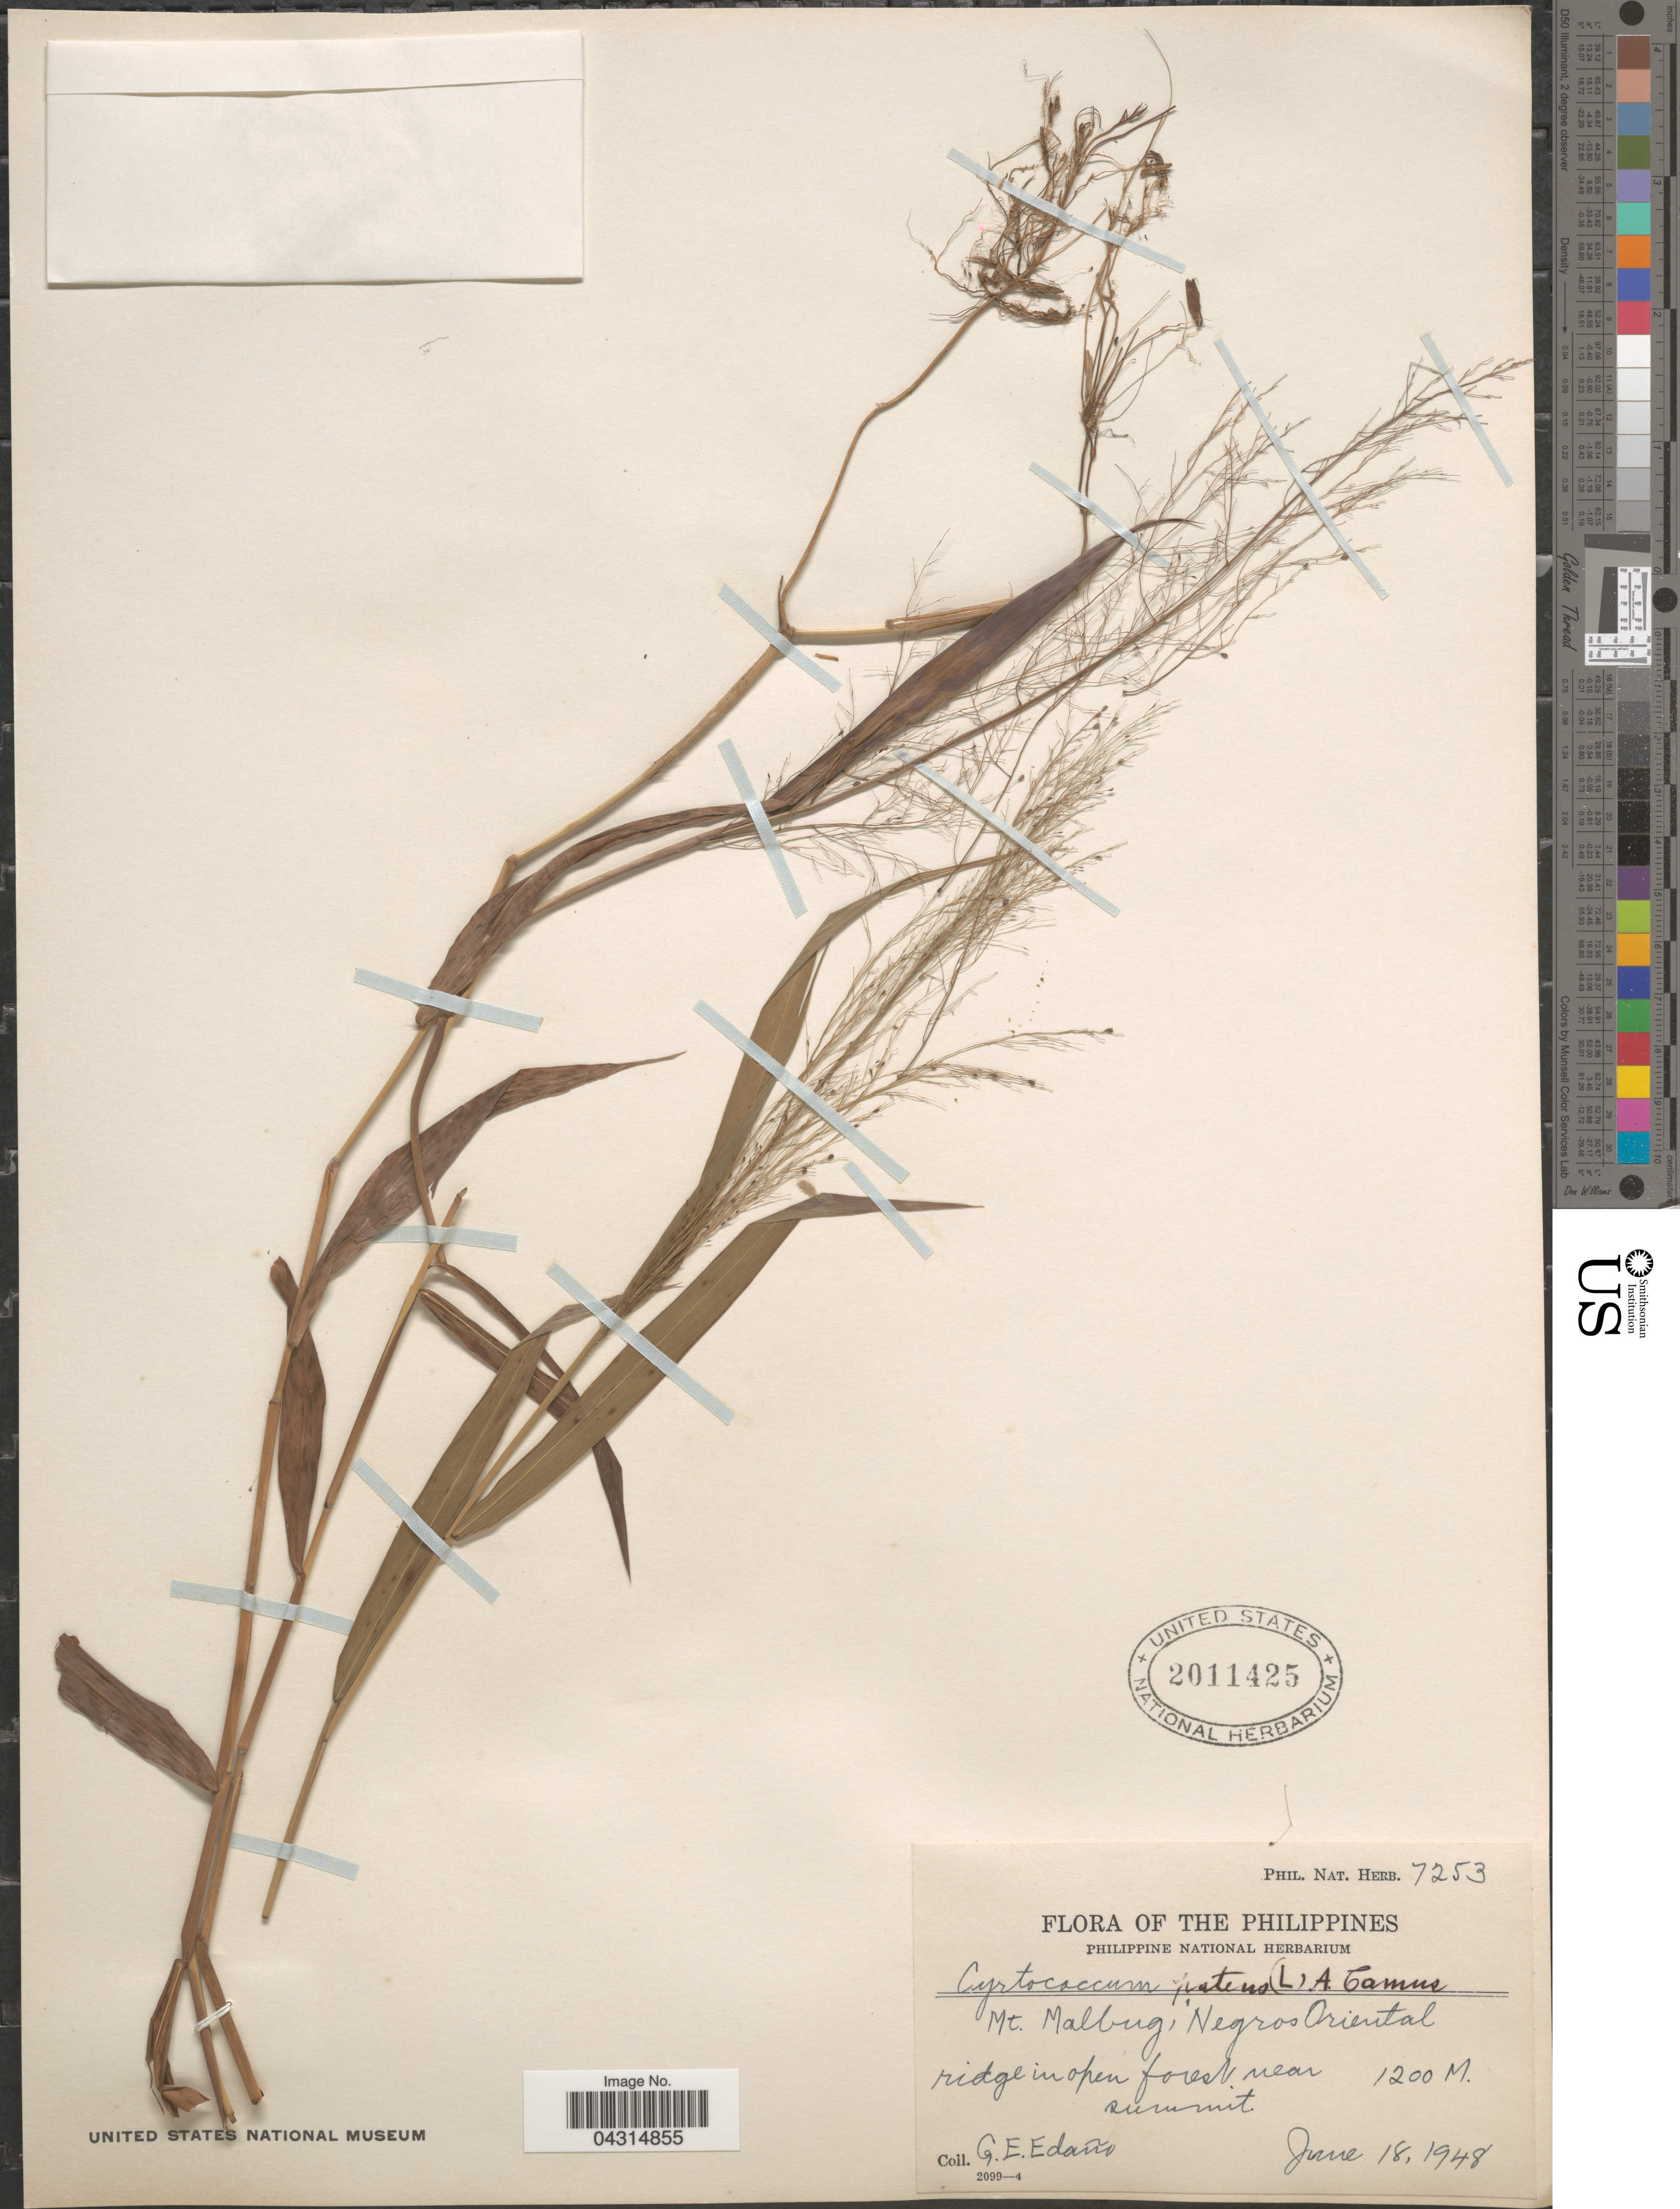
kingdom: Plantae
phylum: Tracheophyta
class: Liliopsida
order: Poales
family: Poaceae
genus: Cyrtococcum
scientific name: Cyrtococcum patens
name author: (L.) A. Camus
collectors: G. E. Edaño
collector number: Phil. Nat. Herb. 7253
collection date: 1948-06-18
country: Philippines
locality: Mt. Malbug, Negros Oriental. Ridge in open forest near summit.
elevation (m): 1200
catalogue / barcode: US 2011425